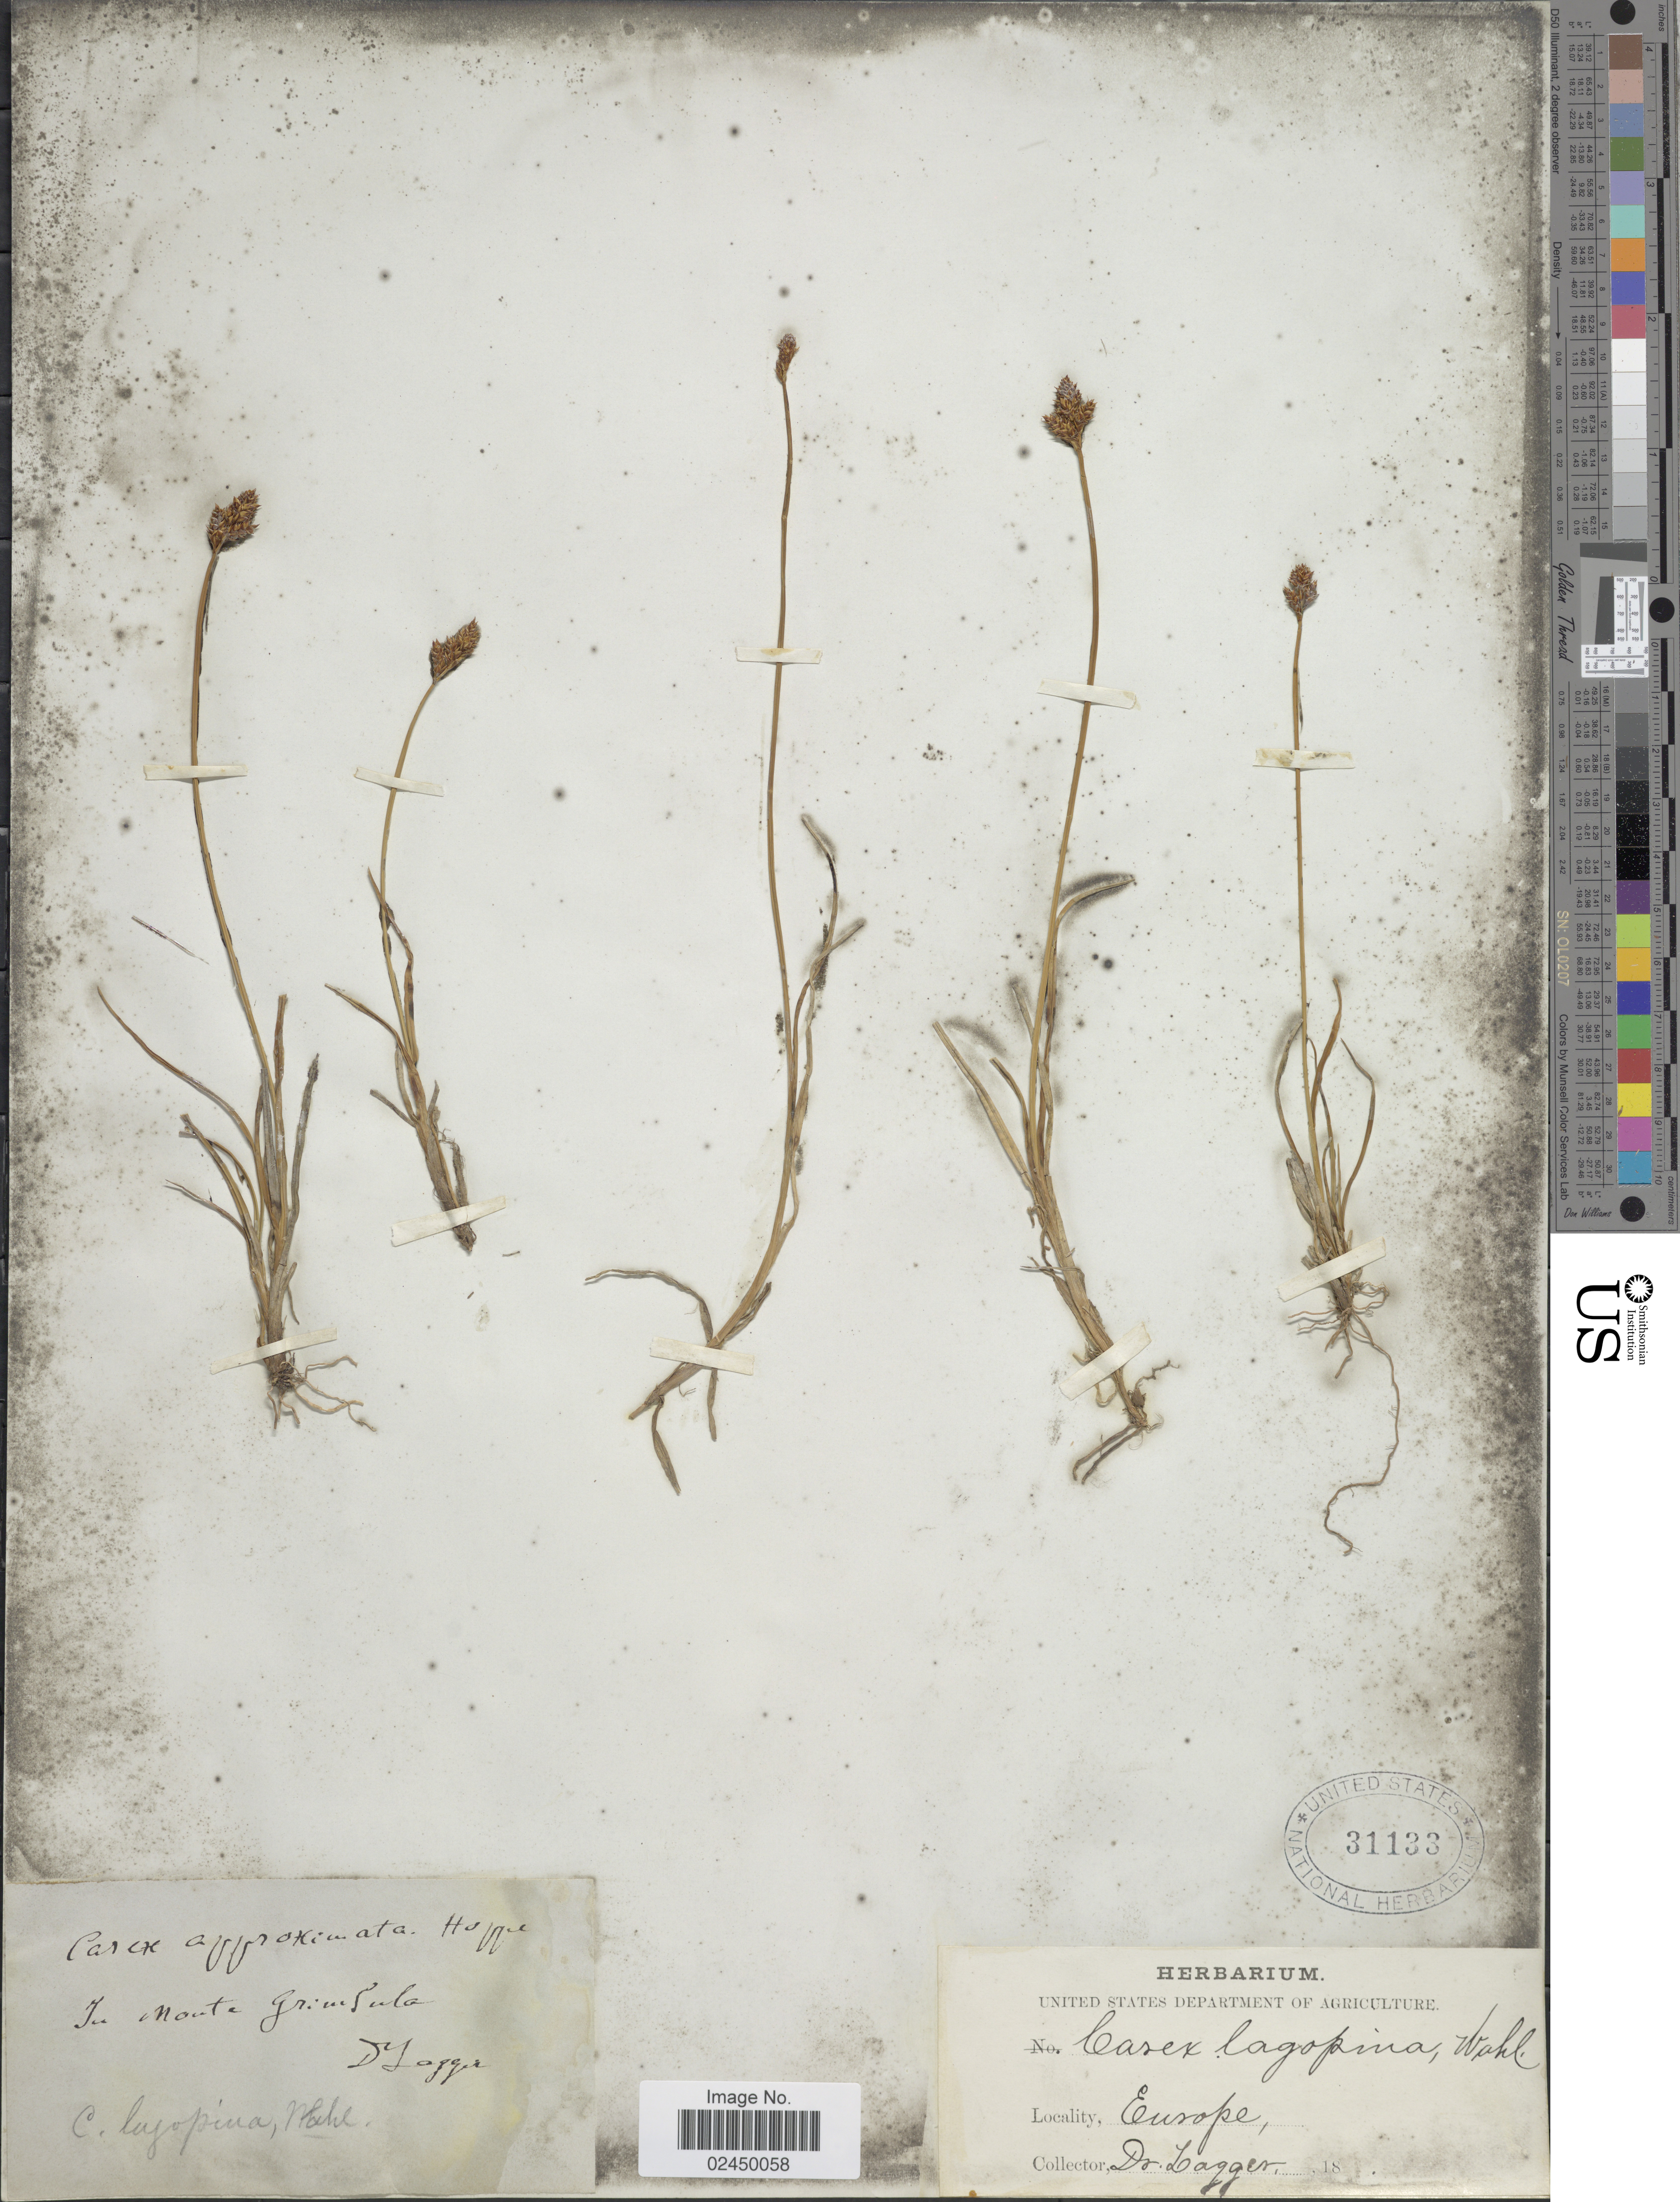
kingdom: Plantae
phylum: Tracheophyta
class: Liliopsida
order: Poales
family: Cyperaceae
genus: Carex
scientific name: Carex lachenalii subsp. lachenalii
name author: Schkuhr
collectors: F. J. Lagger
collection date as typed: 18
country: Switzerland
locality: Mt. Grimsula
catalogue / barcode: US 31133